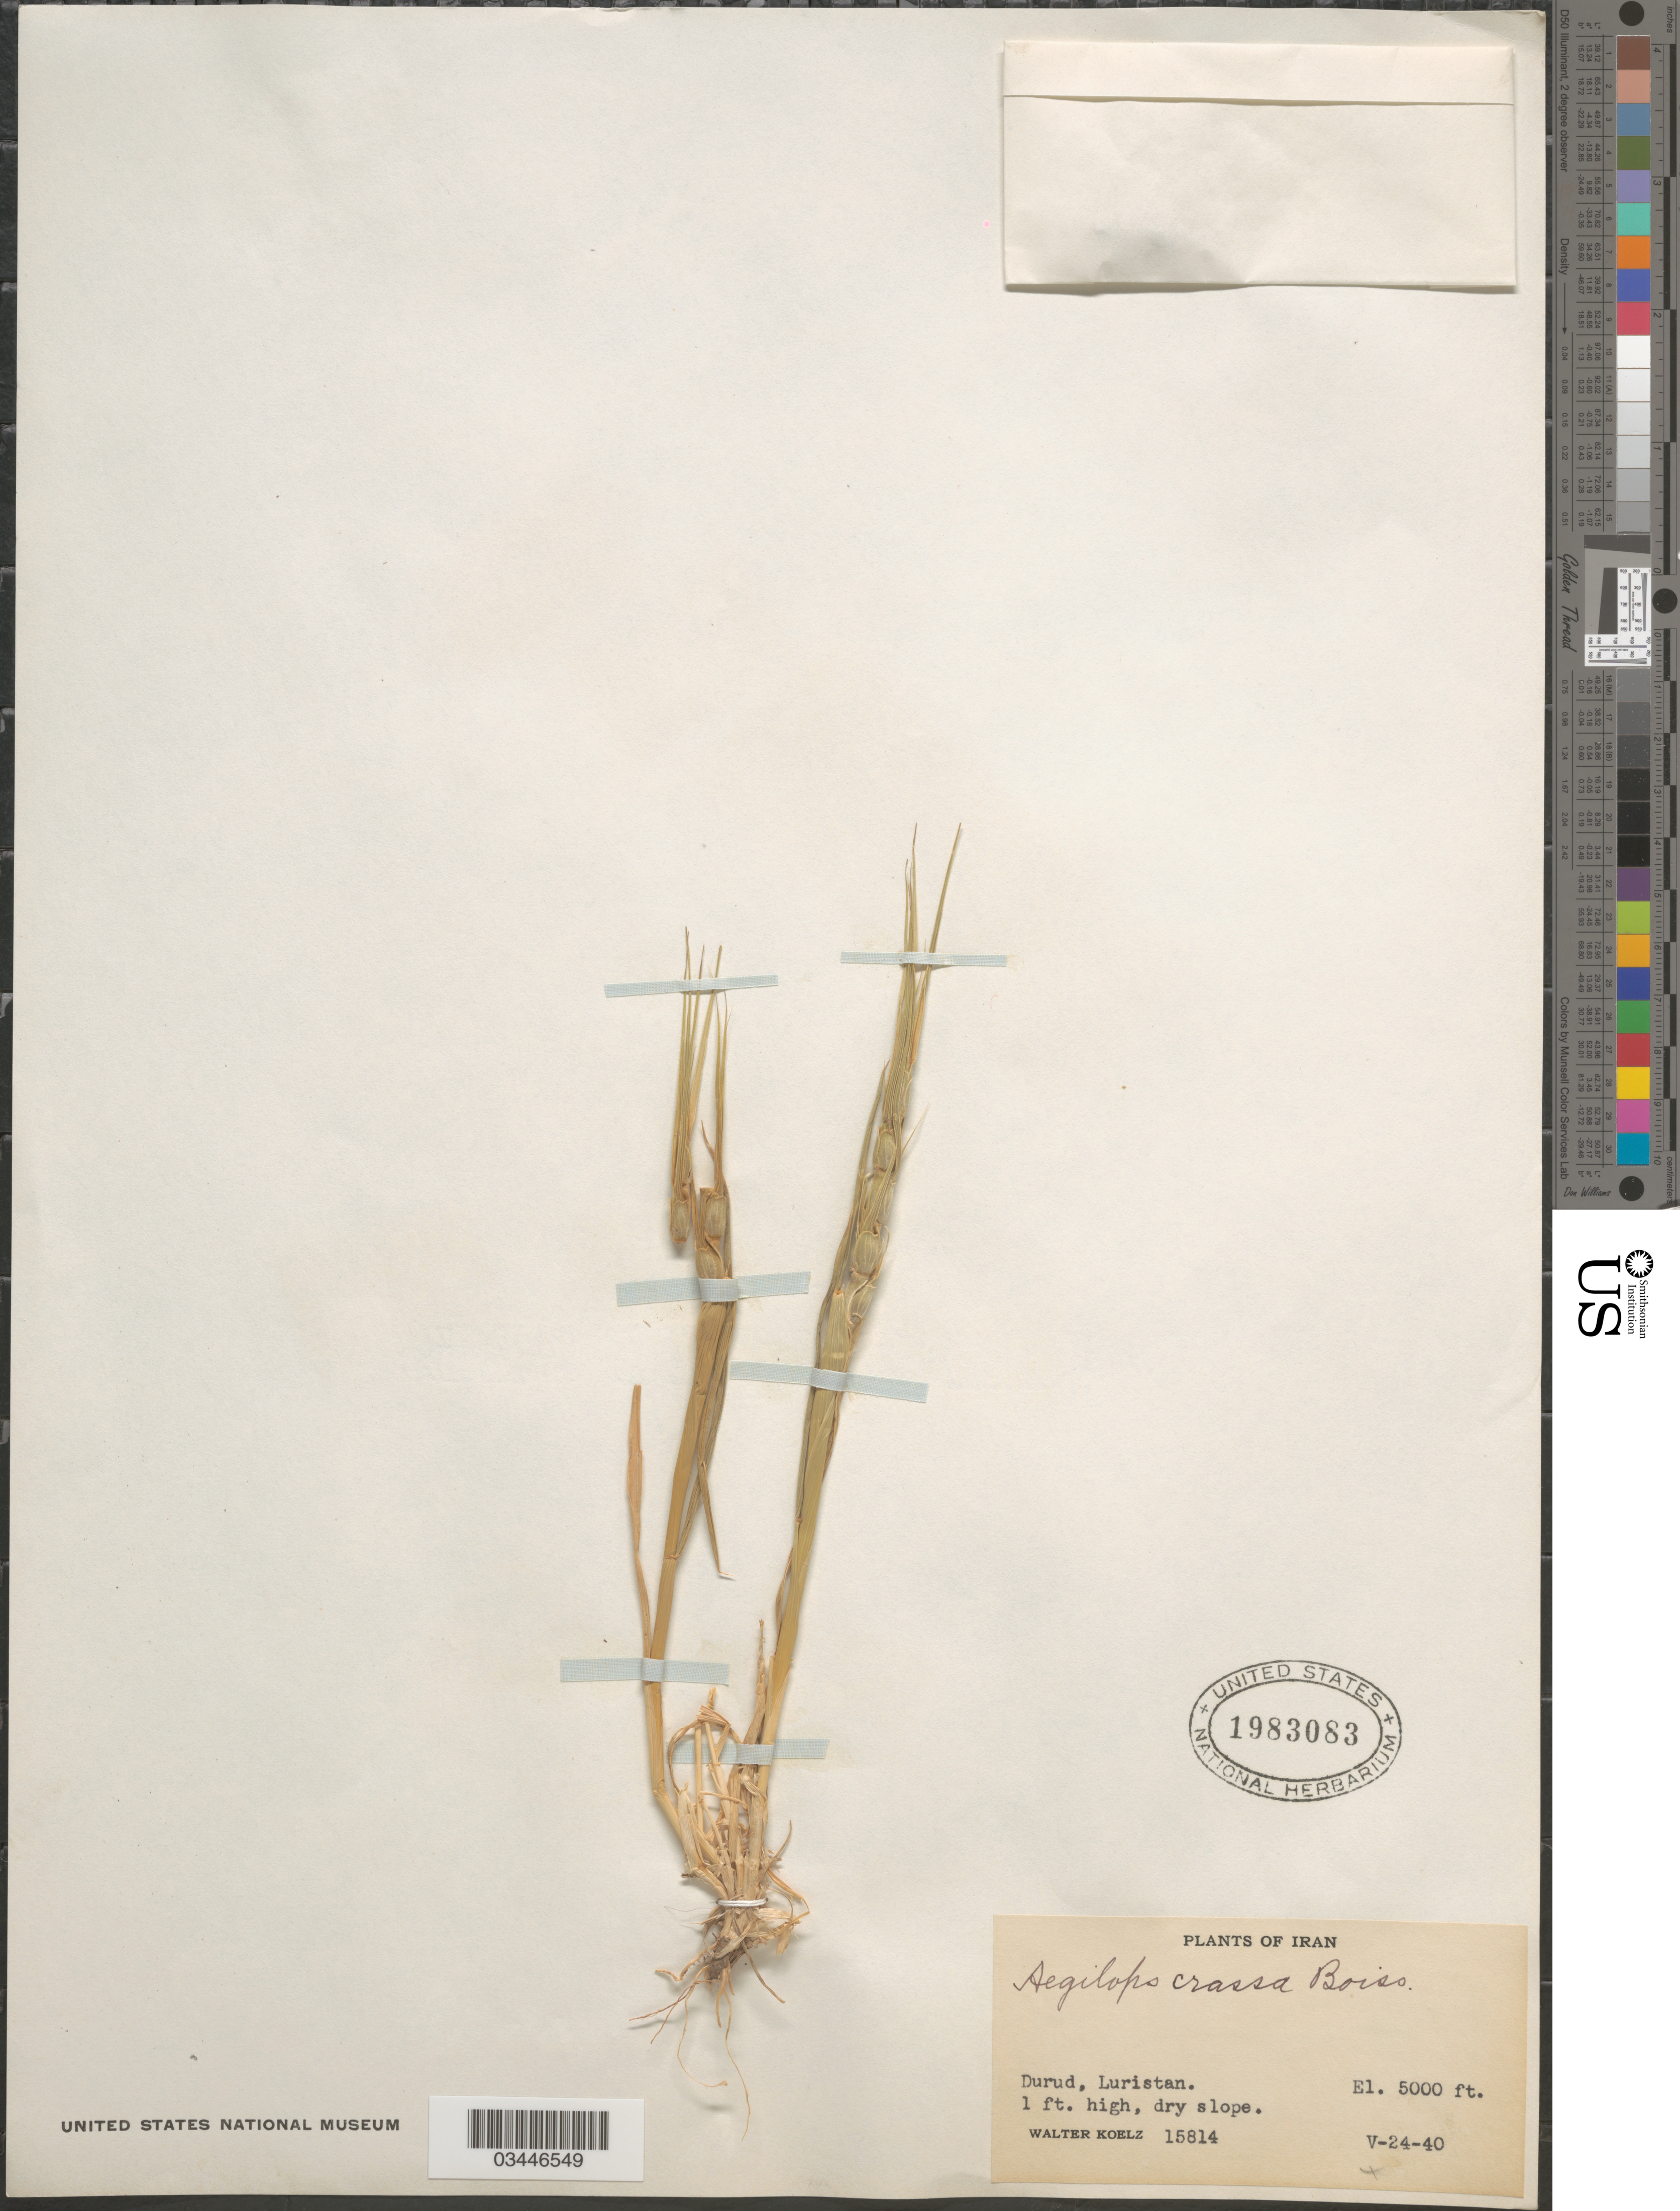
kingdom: Plantae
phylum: Tracheophyta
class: Liliopsida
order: Poales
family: Poaceae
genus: Aegilops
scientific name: Aegilops crassa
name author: Boiss.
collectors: W. N. Koelz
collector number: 15814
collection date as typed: Transcribed d/m/y: 24/5/40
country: Iran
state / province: Lorestan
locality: Durud, Luristan.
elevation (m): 1524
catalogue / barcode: US 1983083